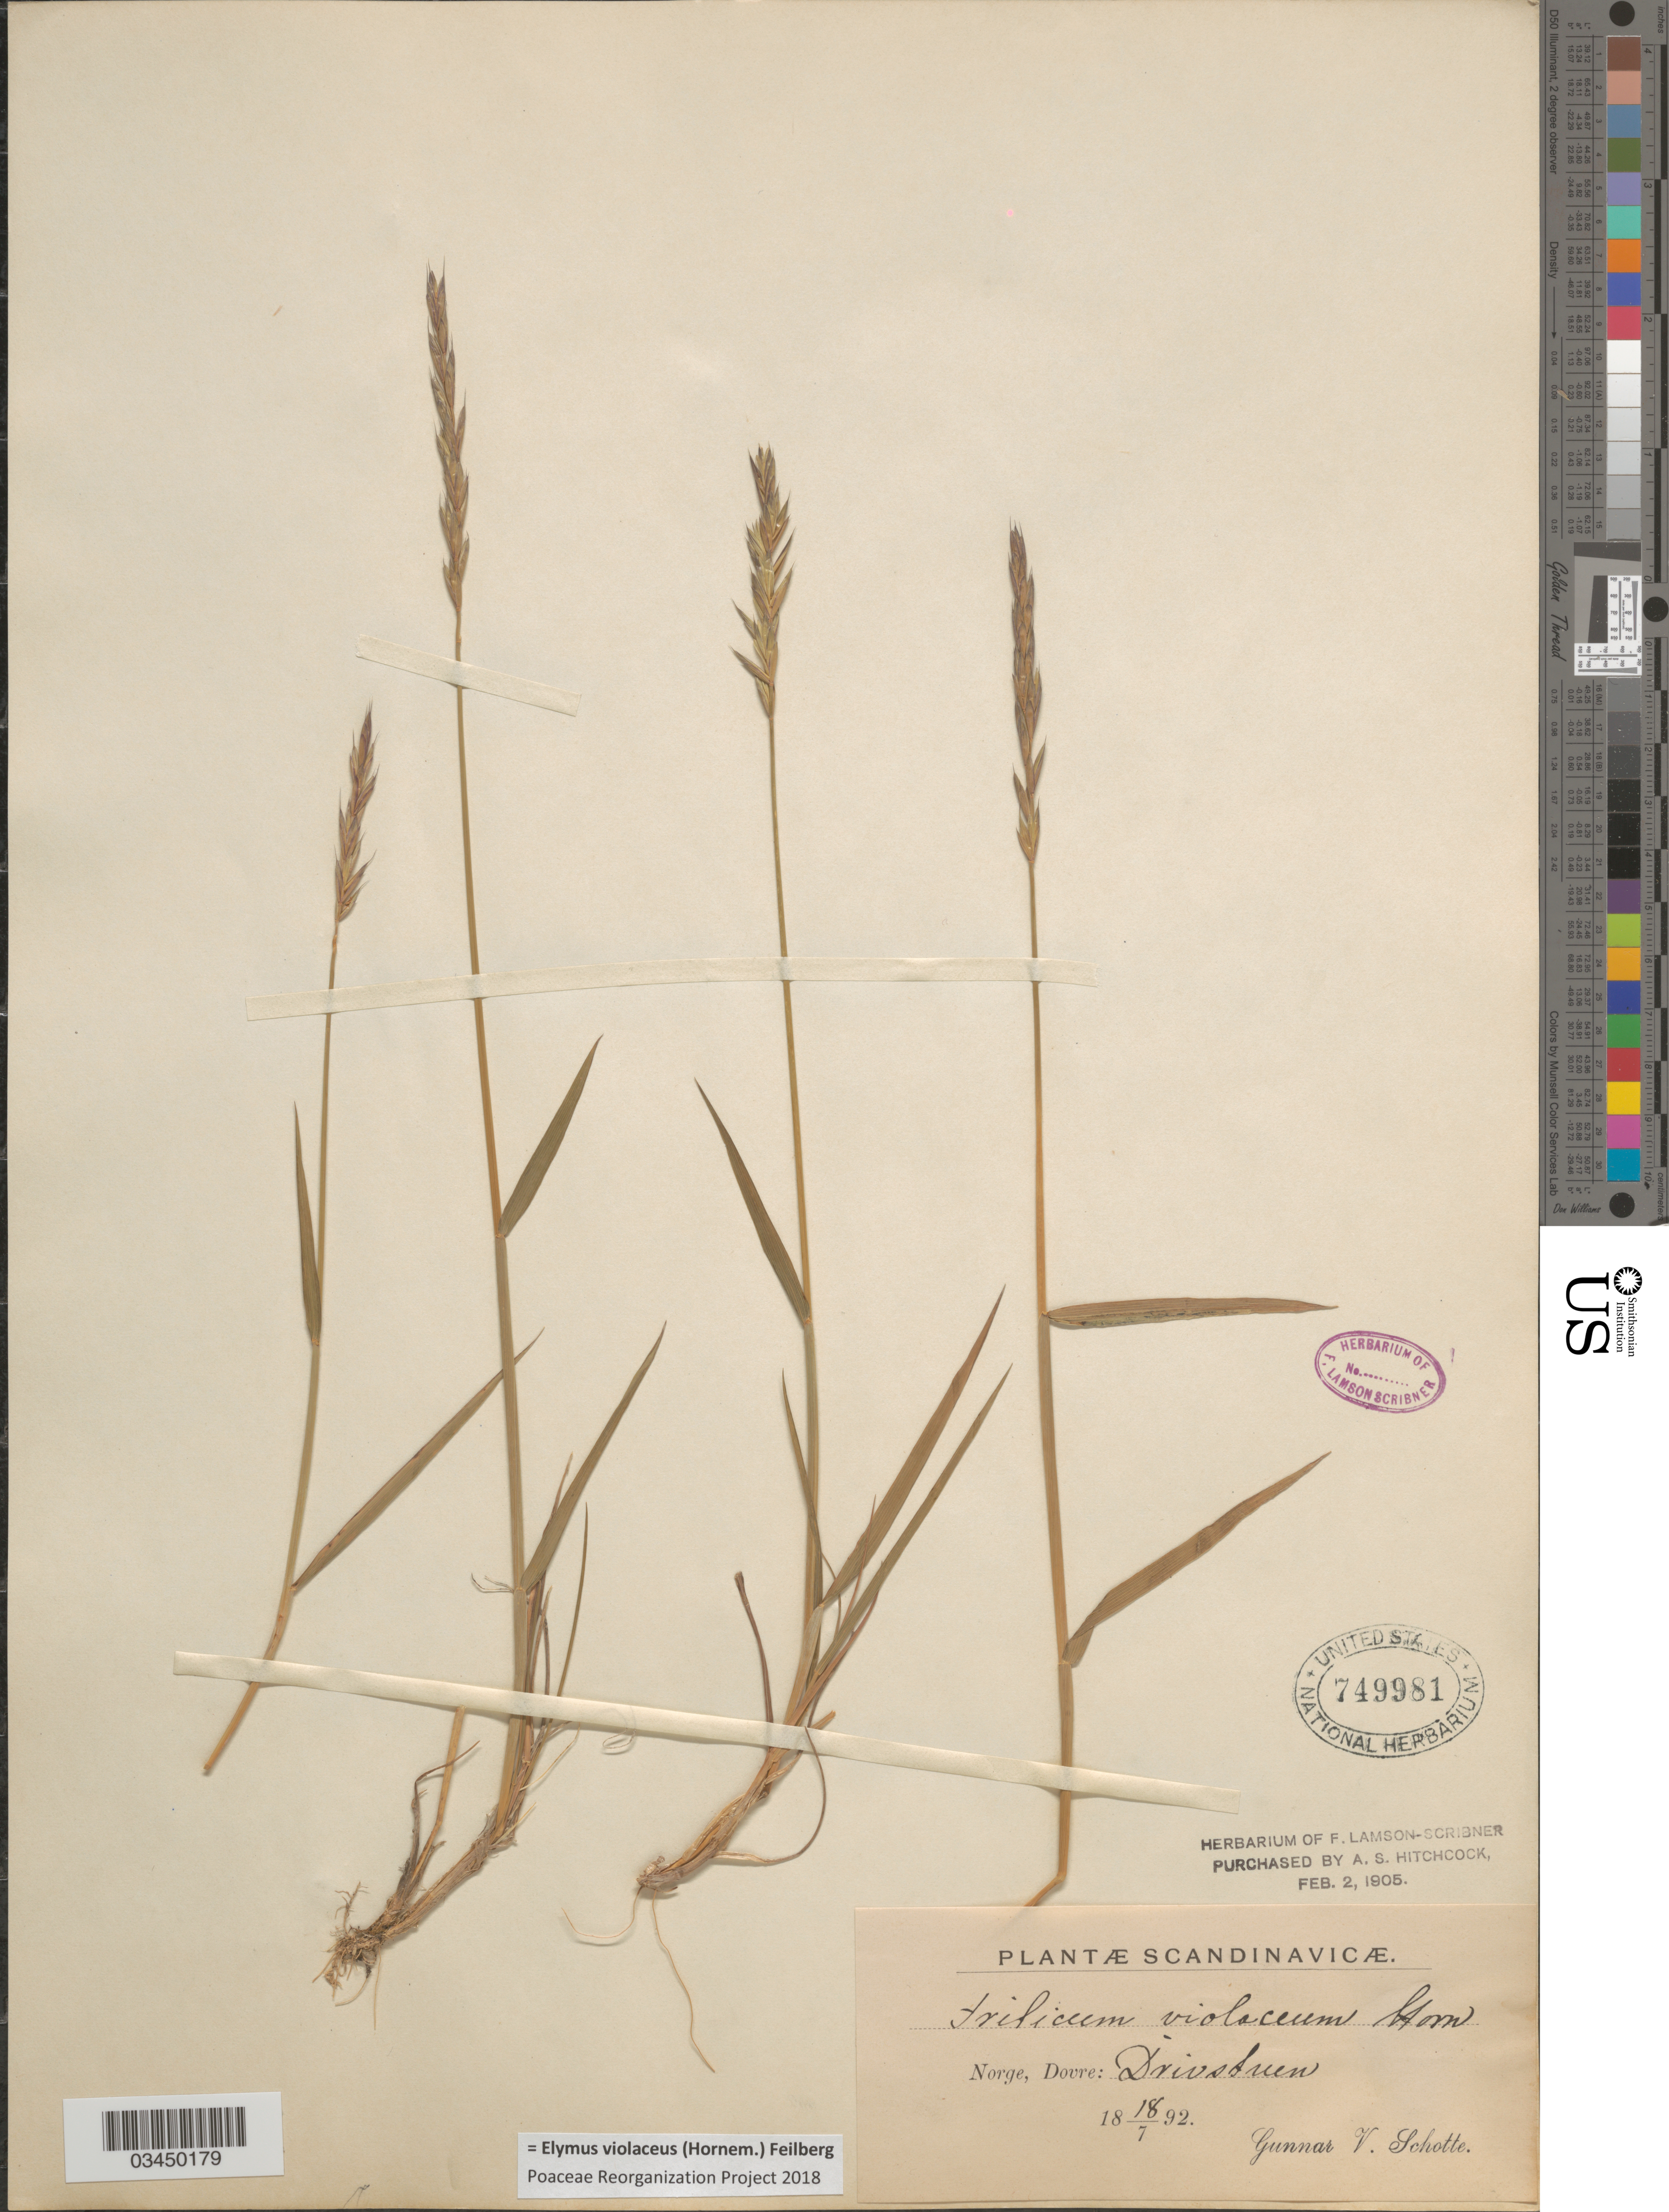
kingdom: Plantae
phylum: Tracheophyta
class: Liliopsida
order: Poales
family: Poaceae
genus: Elymus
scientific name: Elymus violaceus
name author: (Hornem.) Feilberg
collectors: G. Schotte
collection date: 1892-07-18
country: Norway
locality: Scandinavicæ. Norge, Dovre: Drivstuen.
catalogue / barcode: US 749981